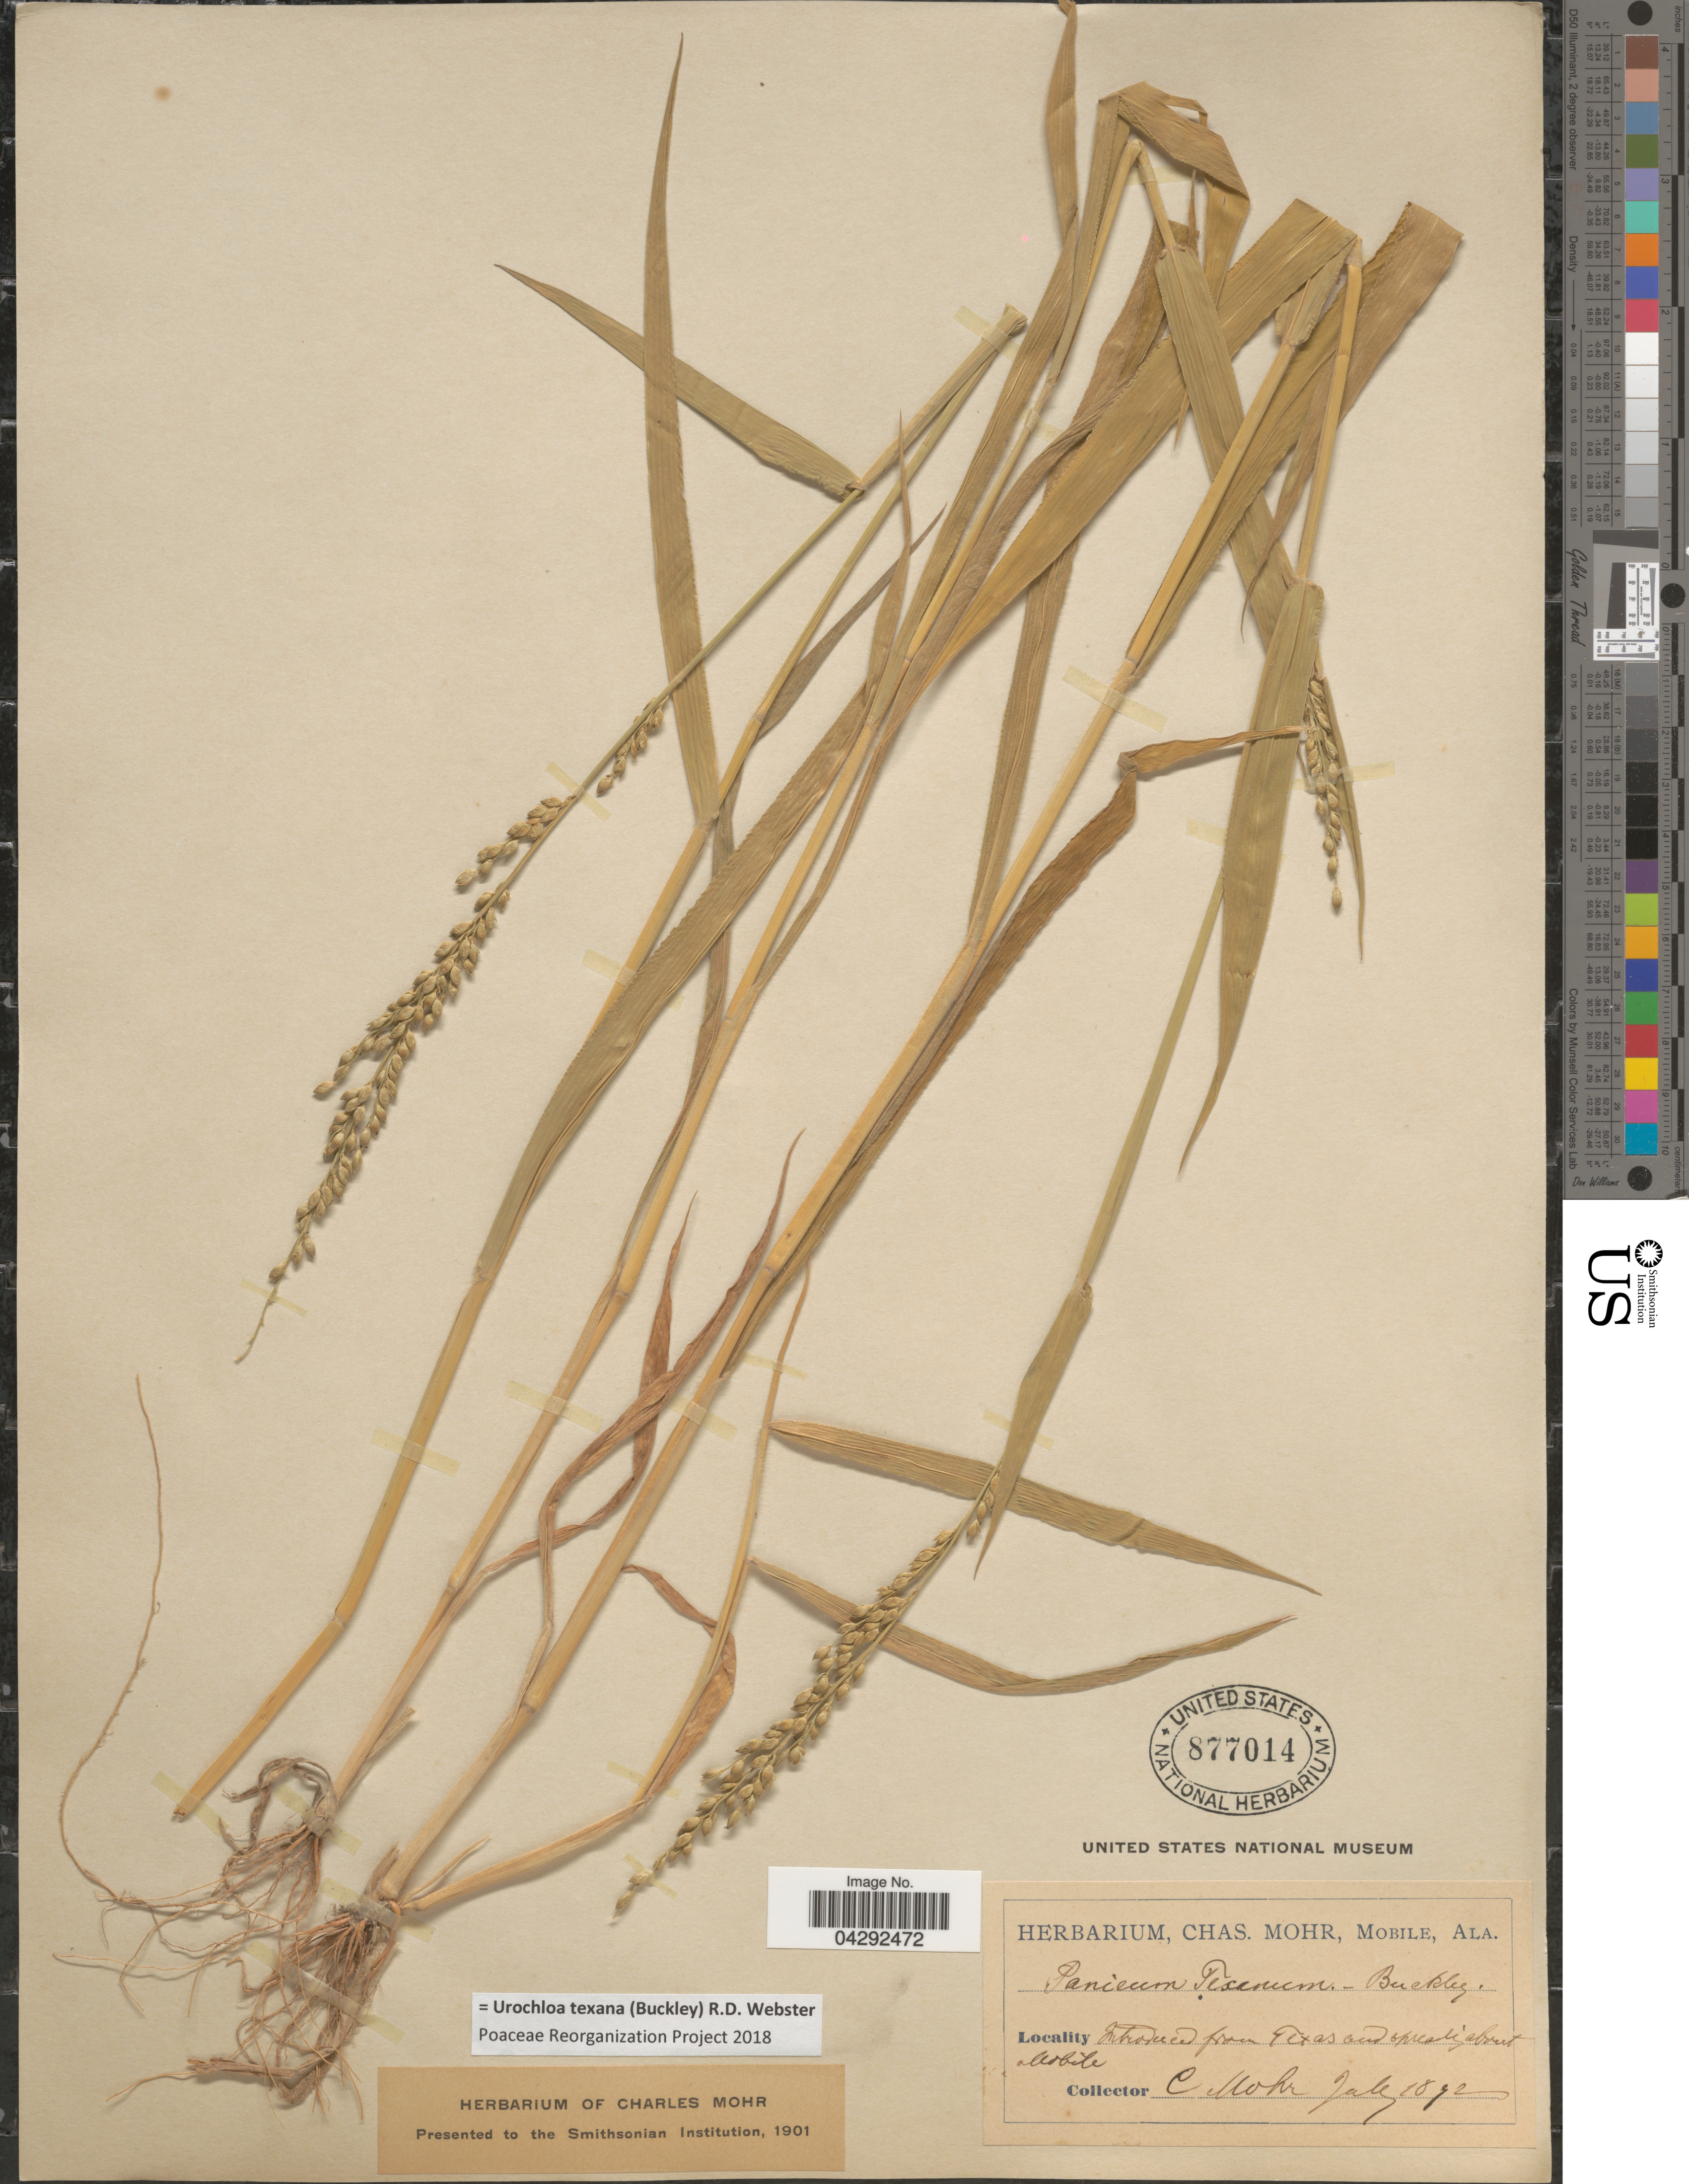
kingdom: Plantae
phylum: Tracheophyta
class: Liliopsida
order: Poales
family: Poaceae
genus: Urochloa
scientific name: Urochloa texana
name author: (Buckley) R.D. Webster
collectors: Mohr, C. T. (herbarium)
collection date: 1892-07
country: United States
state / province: Alabama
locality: About Mobile.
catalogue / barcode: US 877014